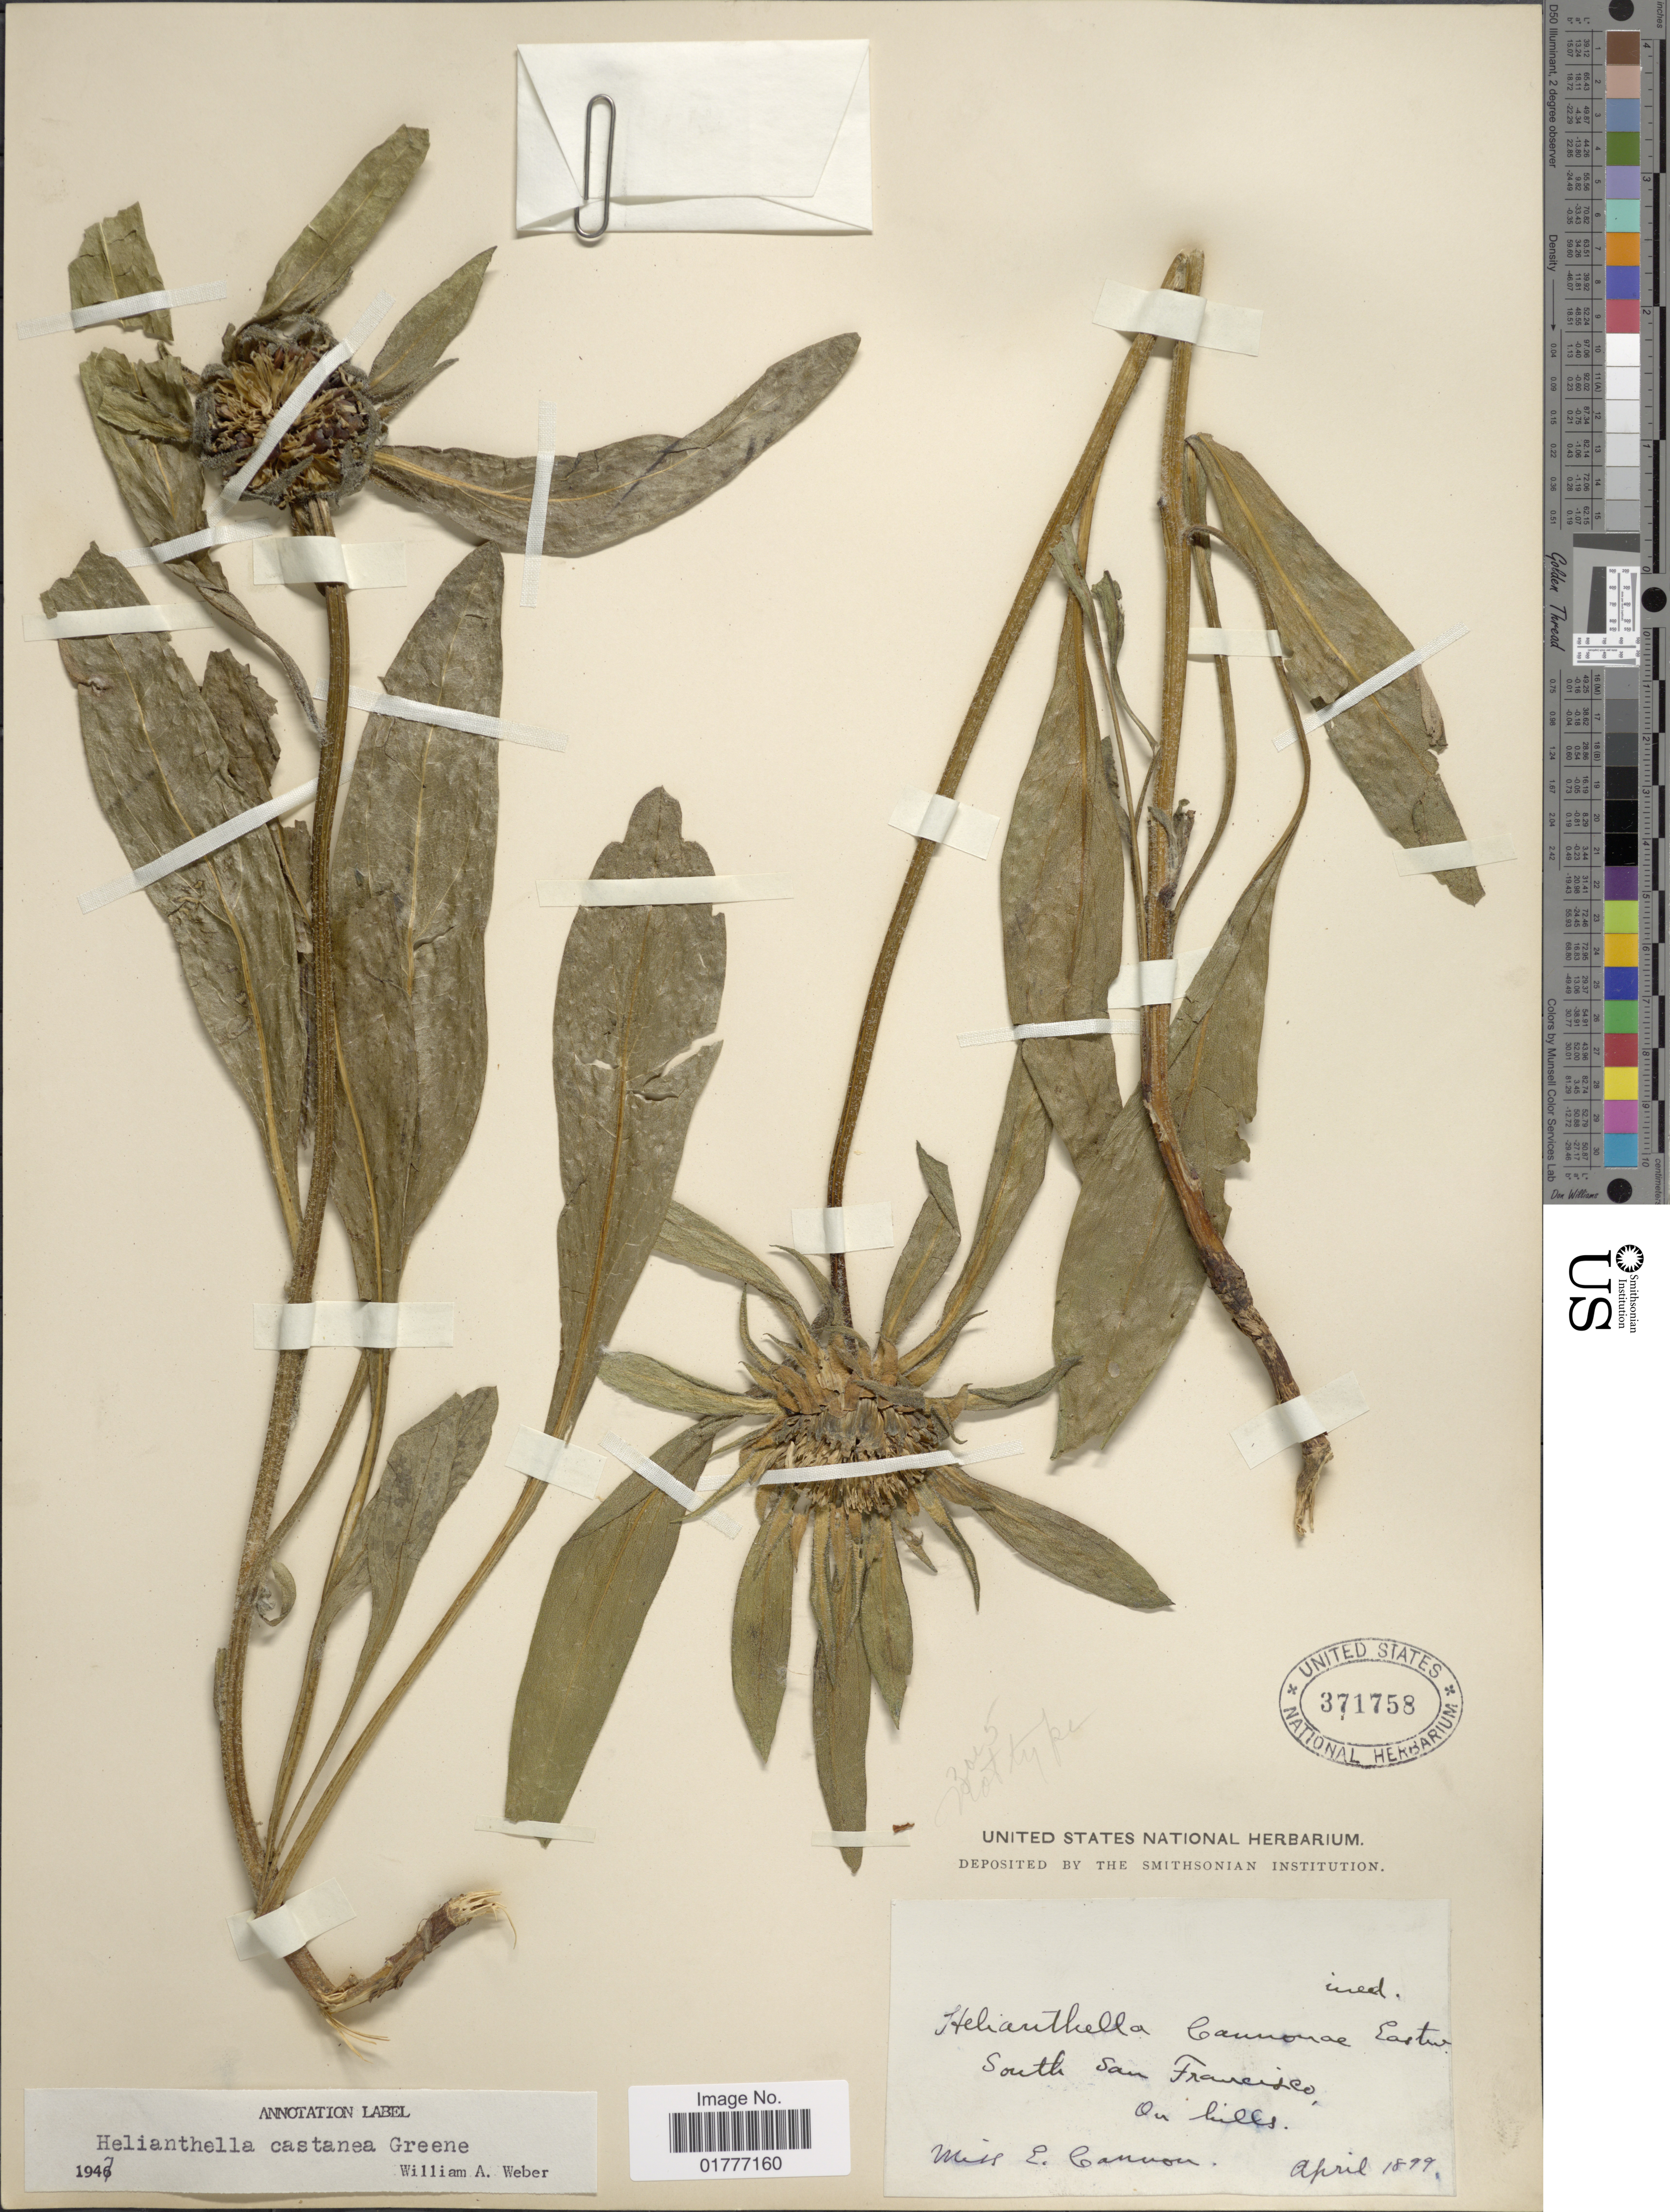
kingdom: Plantae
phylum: Tracheophyta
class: Magnoliopsida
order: Asterales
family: Asteraceae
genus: Helianthella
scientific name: Helianthella castanea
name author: Greene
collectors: E. Cannon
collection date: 1899-04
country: United States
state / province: California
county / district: San Francisco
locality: South San Francisco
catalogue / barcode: US 371758